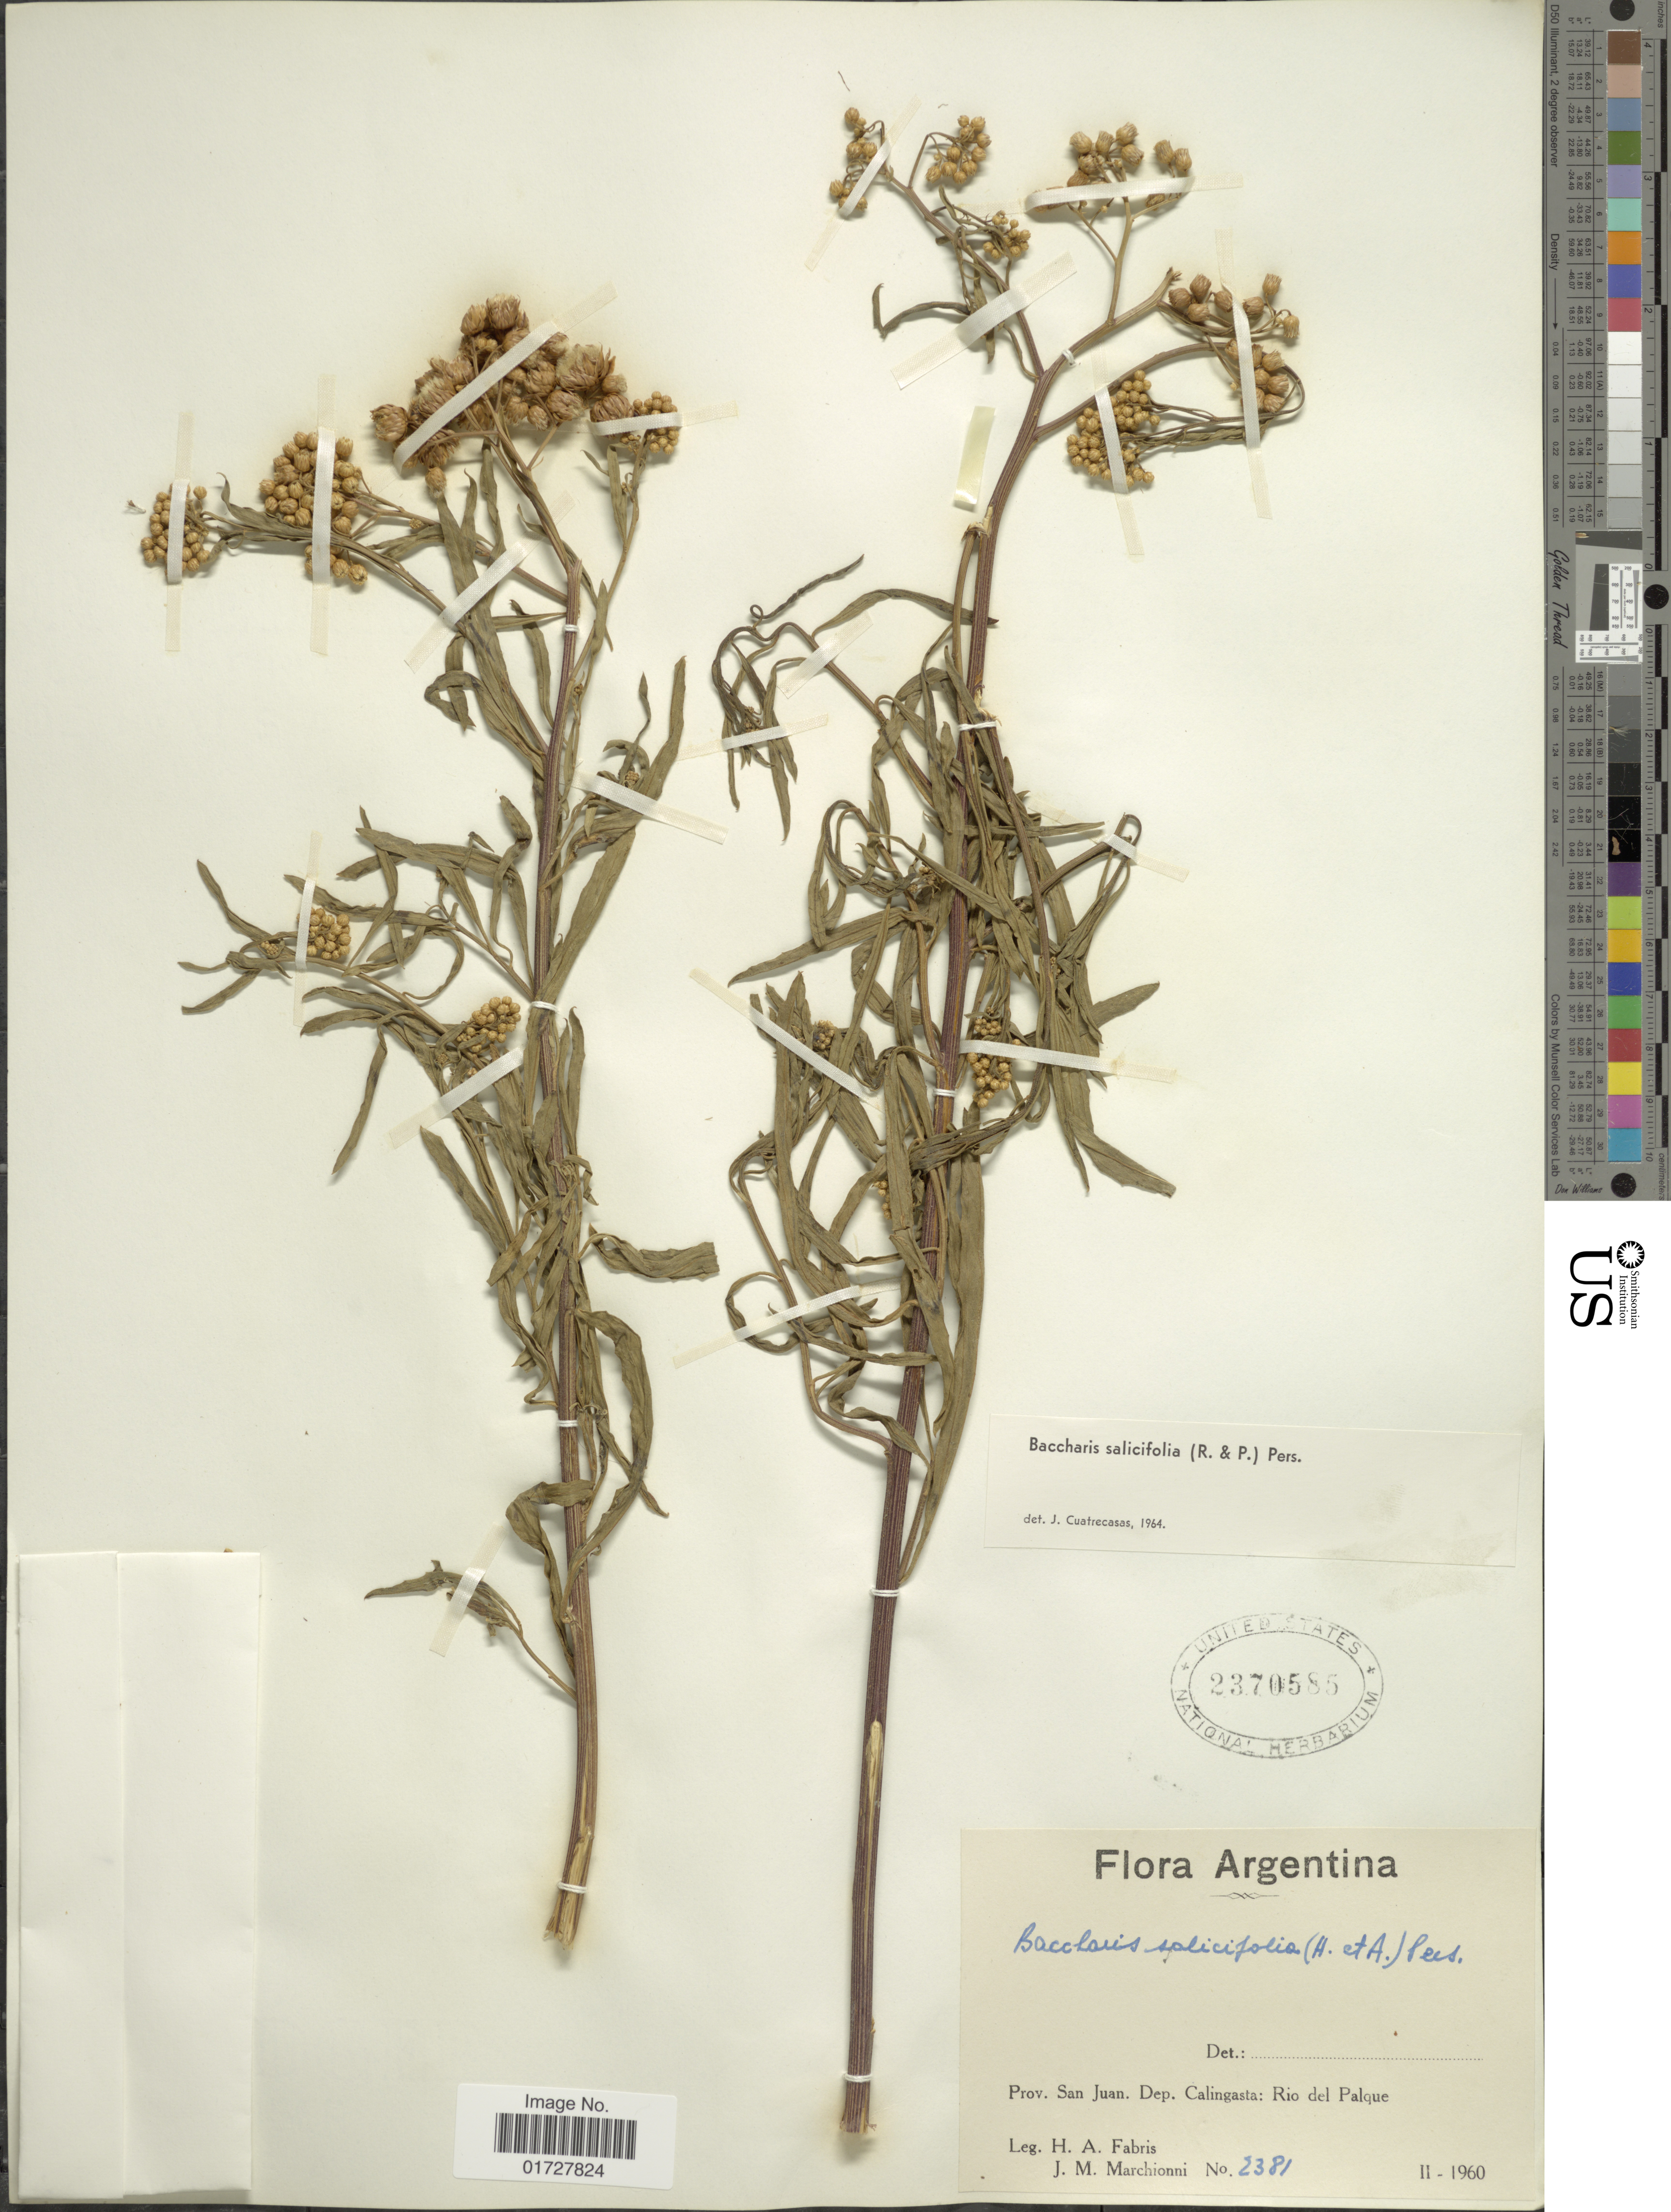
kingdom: Plantae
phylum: Tracheophyta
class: Magnoliopsida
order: Asterales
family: Asteraceae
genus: Baccharis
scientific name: Baccharis salicifolia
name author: (Ruiz & Pav.) Pers.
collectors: H. A. Fabris & J. Marchionni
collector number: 2381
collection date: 1960-02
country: Argentina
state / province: San Juan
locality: Dep. Calingasta, Rio del Palque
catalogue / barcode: US 2370585